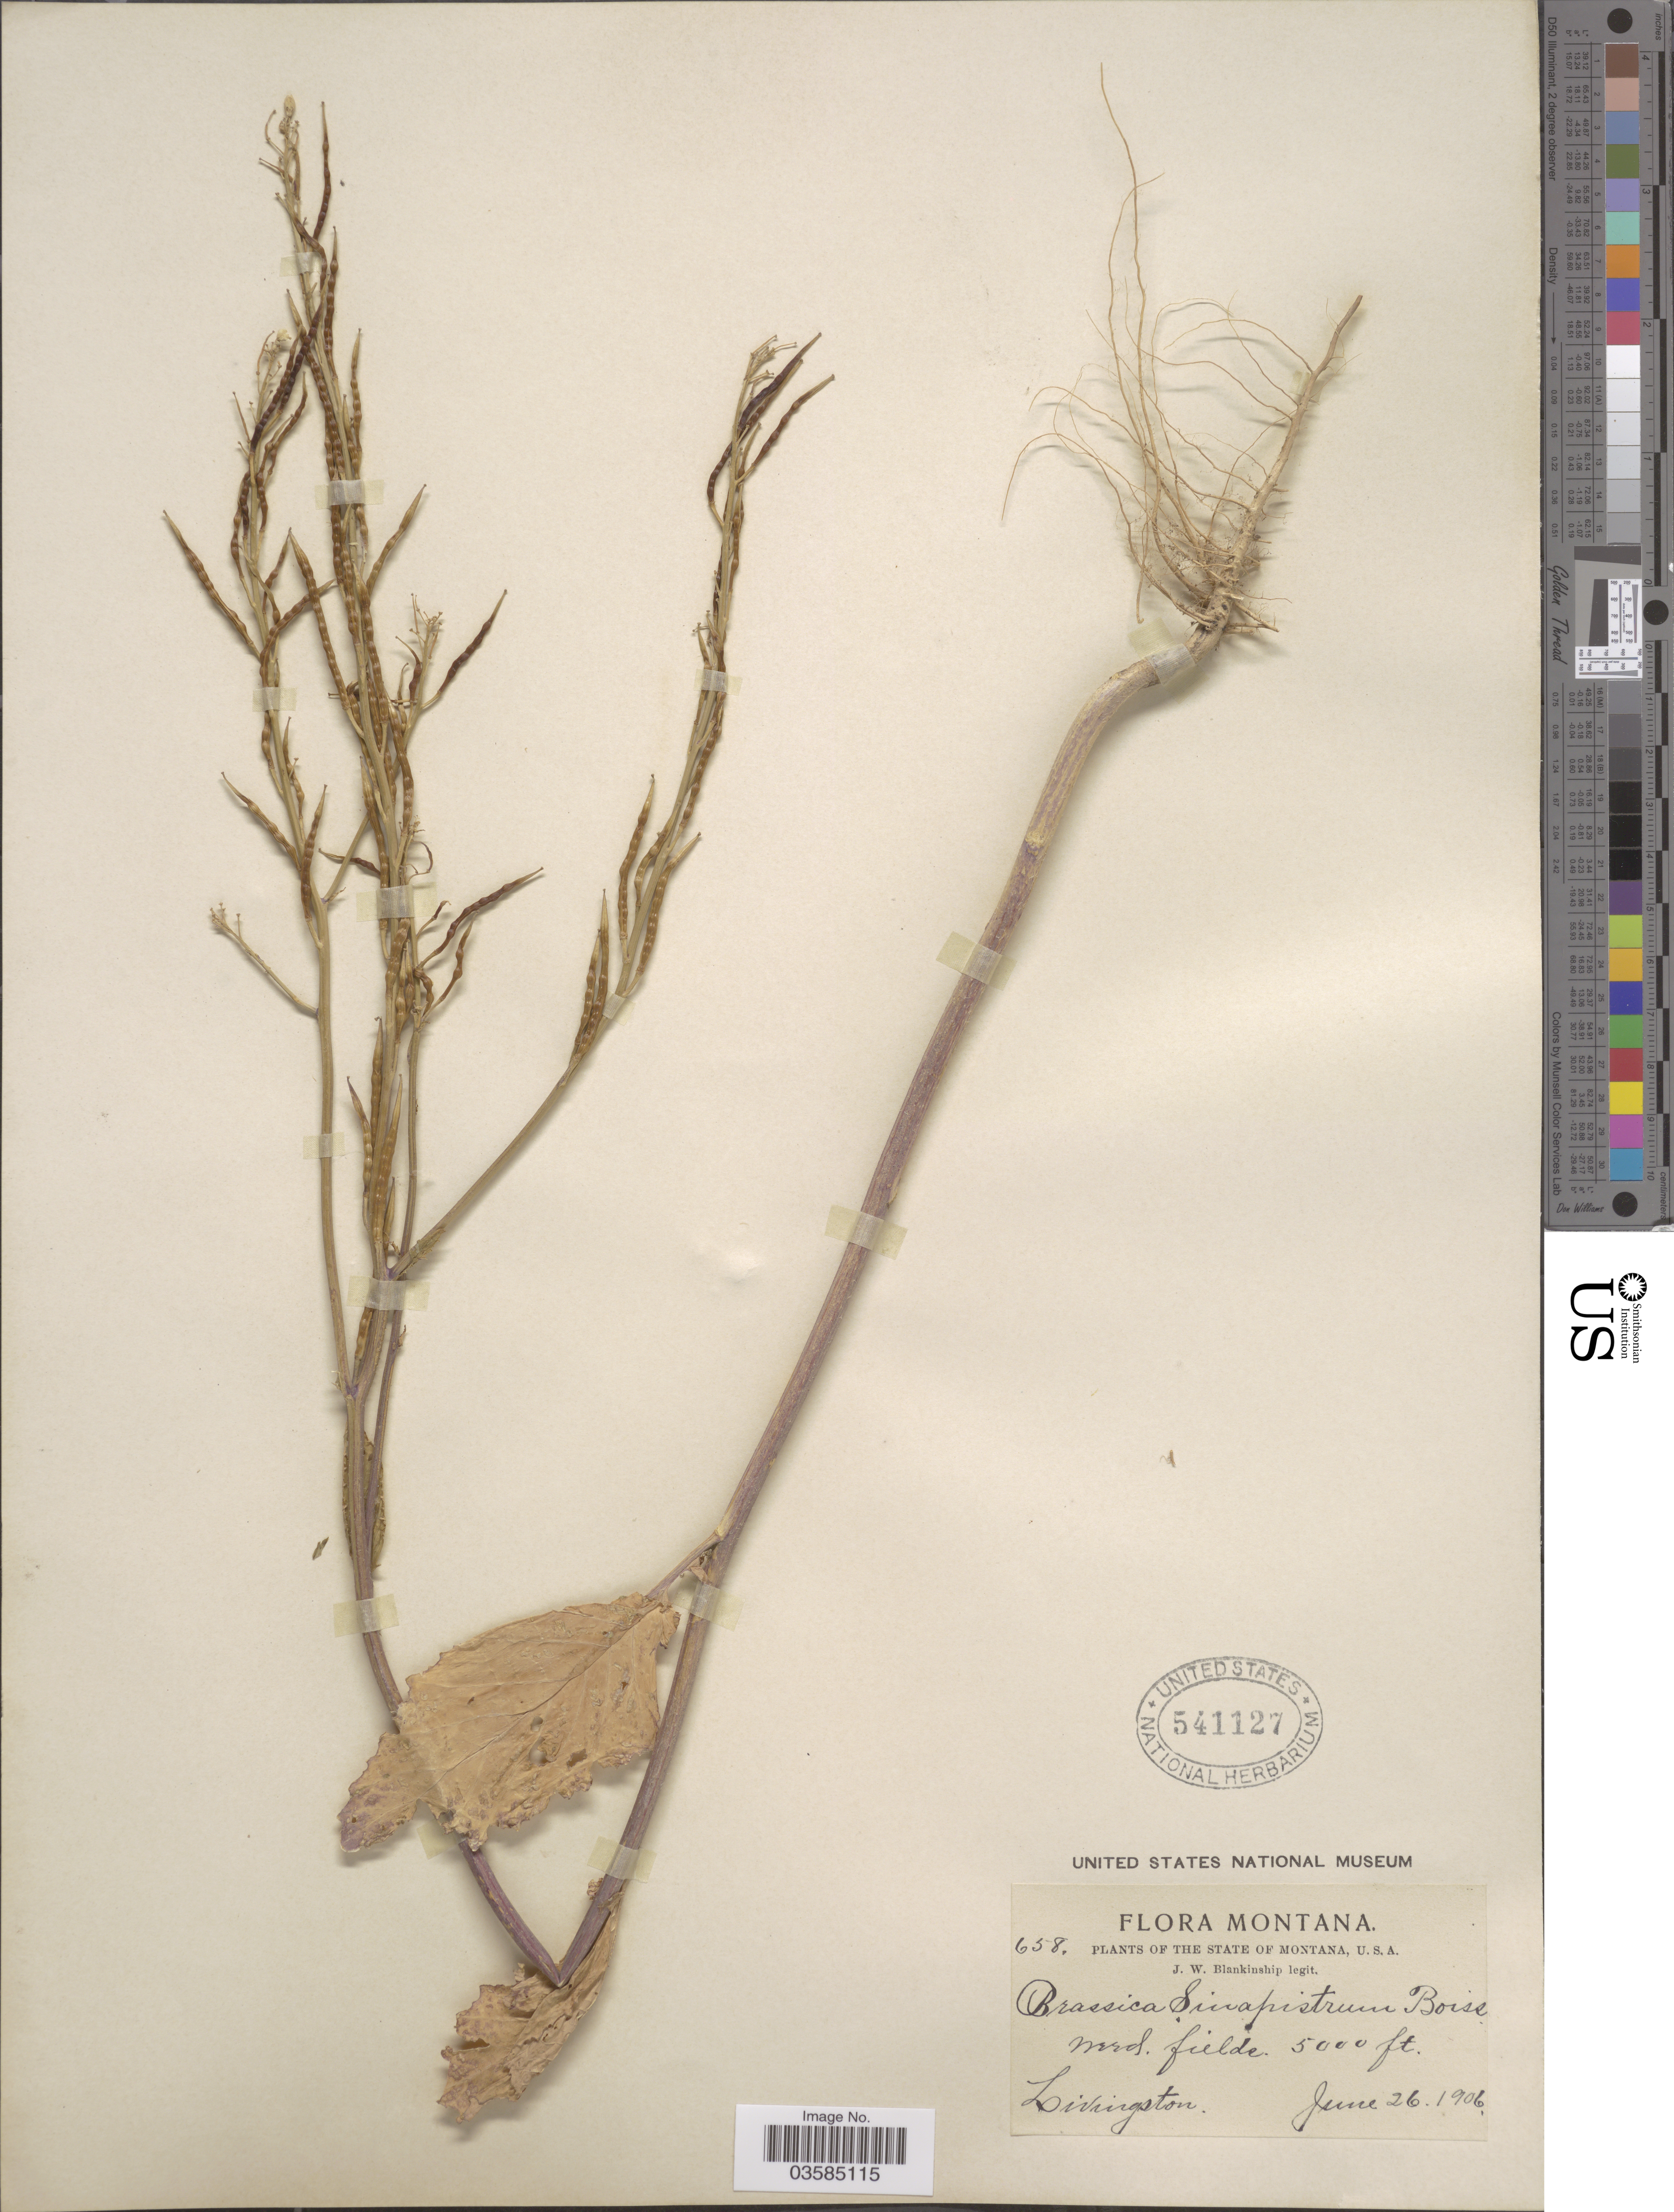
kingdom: Plantae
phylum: Tracheophyta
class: Magnoliopsida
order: Brassicales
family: Brassicaceae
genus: Brassica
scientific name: Brassica kaber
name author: (DC.) L.C. Wheeler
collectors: J. W. Blankinship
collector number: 658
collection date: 1906-06-26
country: United States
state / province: Montana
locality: Livingston.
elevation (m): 1524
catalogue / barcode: US 541127